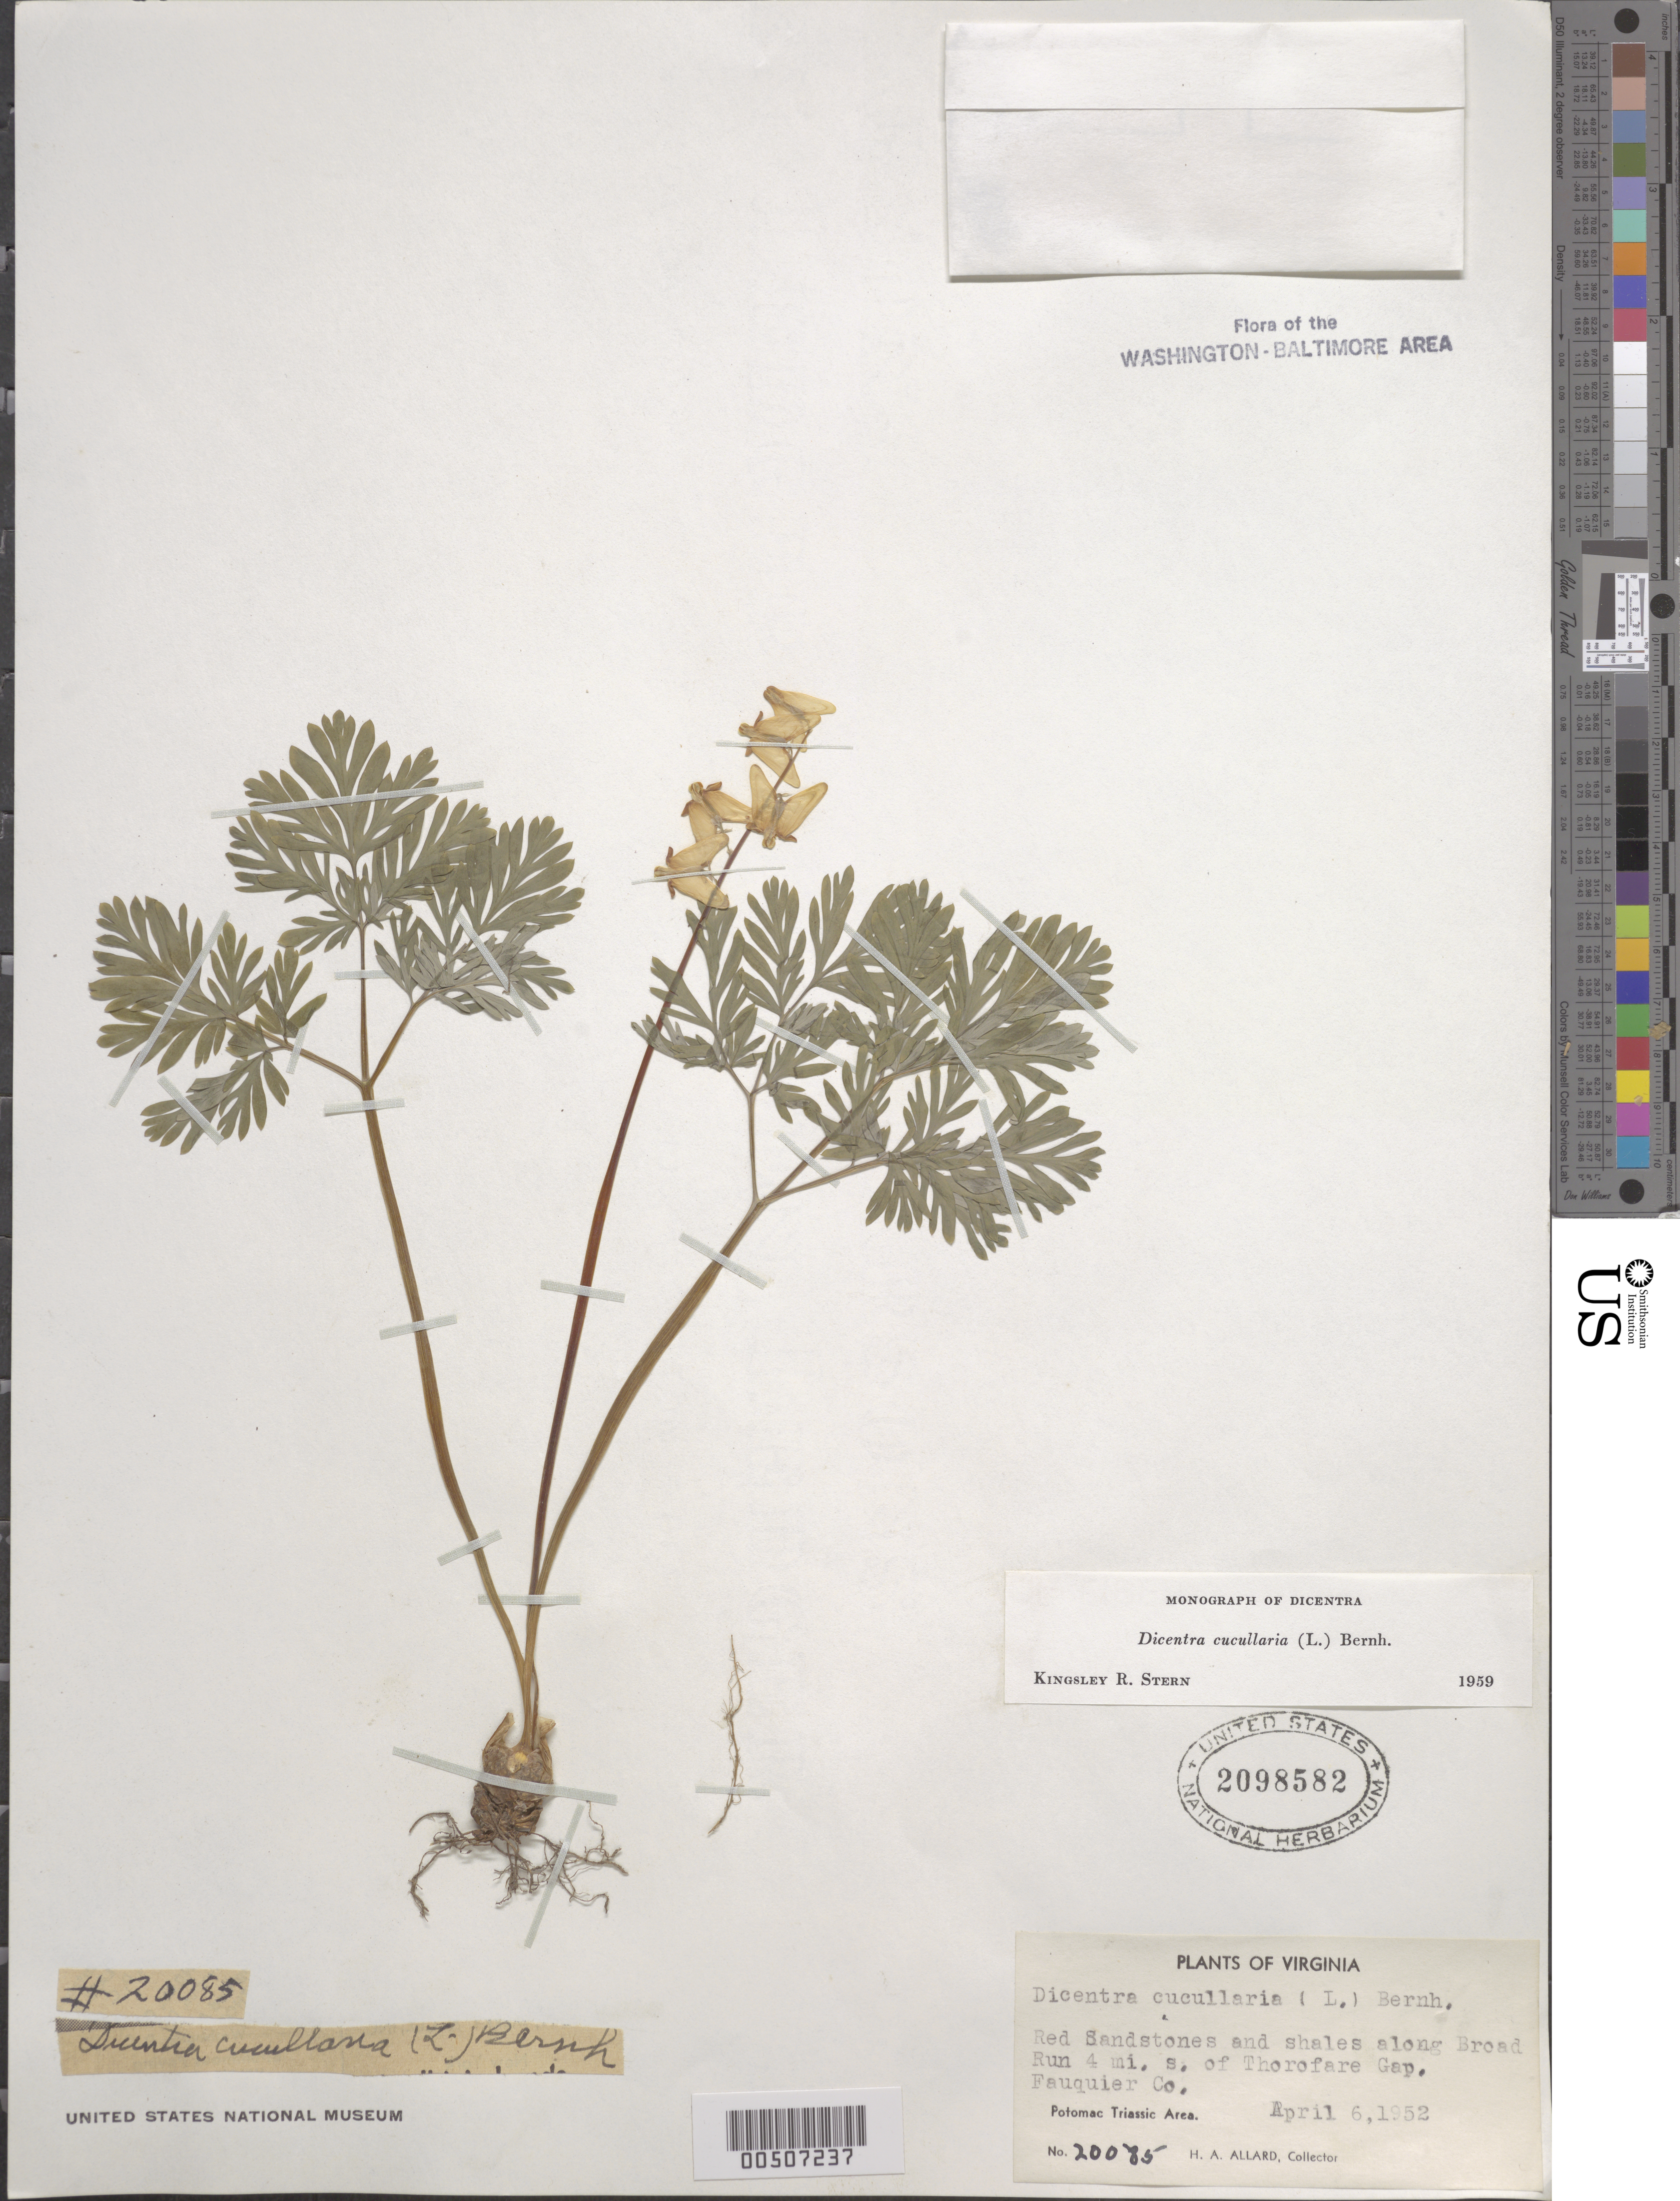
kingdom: Plantae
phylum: Tracheophyta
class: Magnoliopsida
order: Ranunculales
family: Papaveraceae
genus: Dicentra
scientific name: Dicentra cucullaria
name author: (L.) Bernh.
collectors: H. A. Allard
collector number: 20085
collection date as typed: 06 Apr 1952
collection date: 1952-04-06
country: United States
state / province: Virginia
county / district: Fauquier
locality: Broad Run, S of Thorofare Gap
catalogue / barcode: US 2098582